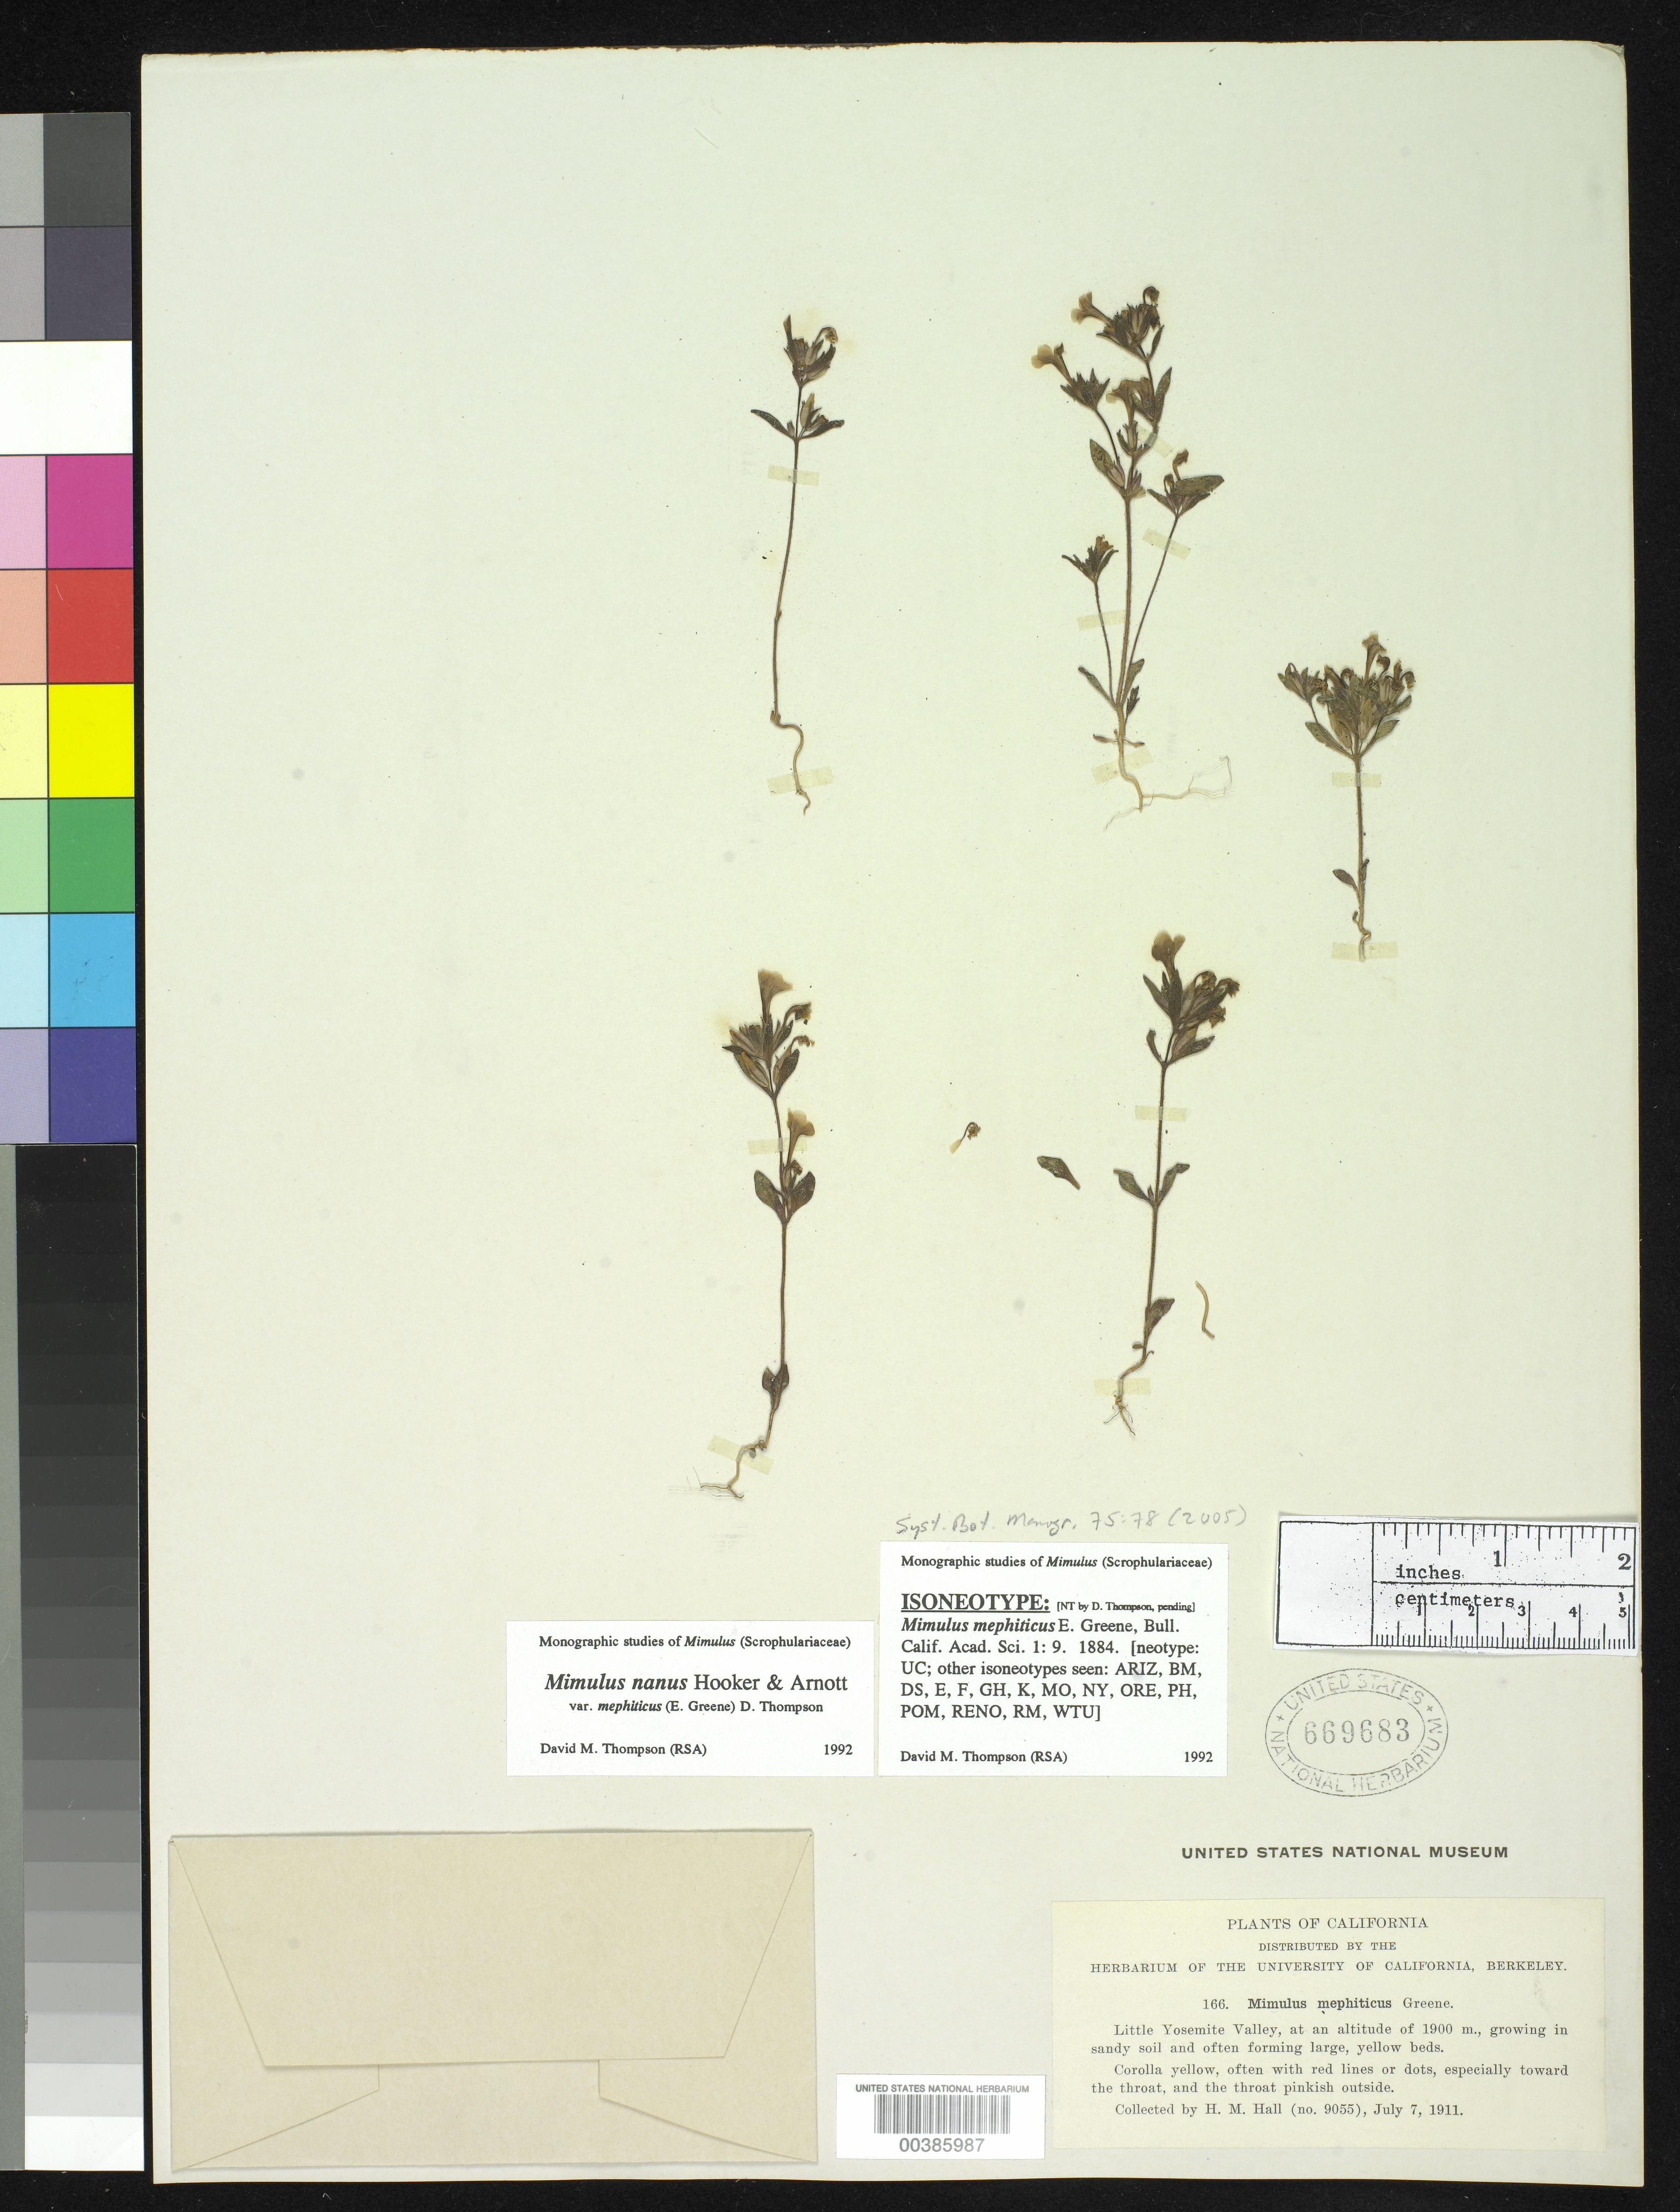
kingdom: Plantae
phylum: Tracheophyta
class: Magnoliopsida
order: Lamiales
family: Phrymaceae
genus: Mimulus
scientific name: Mimulus mephiticus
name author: Greene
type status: Isoneotype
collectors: H. M. Hall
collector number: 9055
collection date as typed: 07 Jul 1911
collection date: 1911-07-07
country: United States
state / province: California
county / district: Mariposa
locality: Little Yosemite Valley.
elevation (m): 1900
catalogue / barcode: US 669683